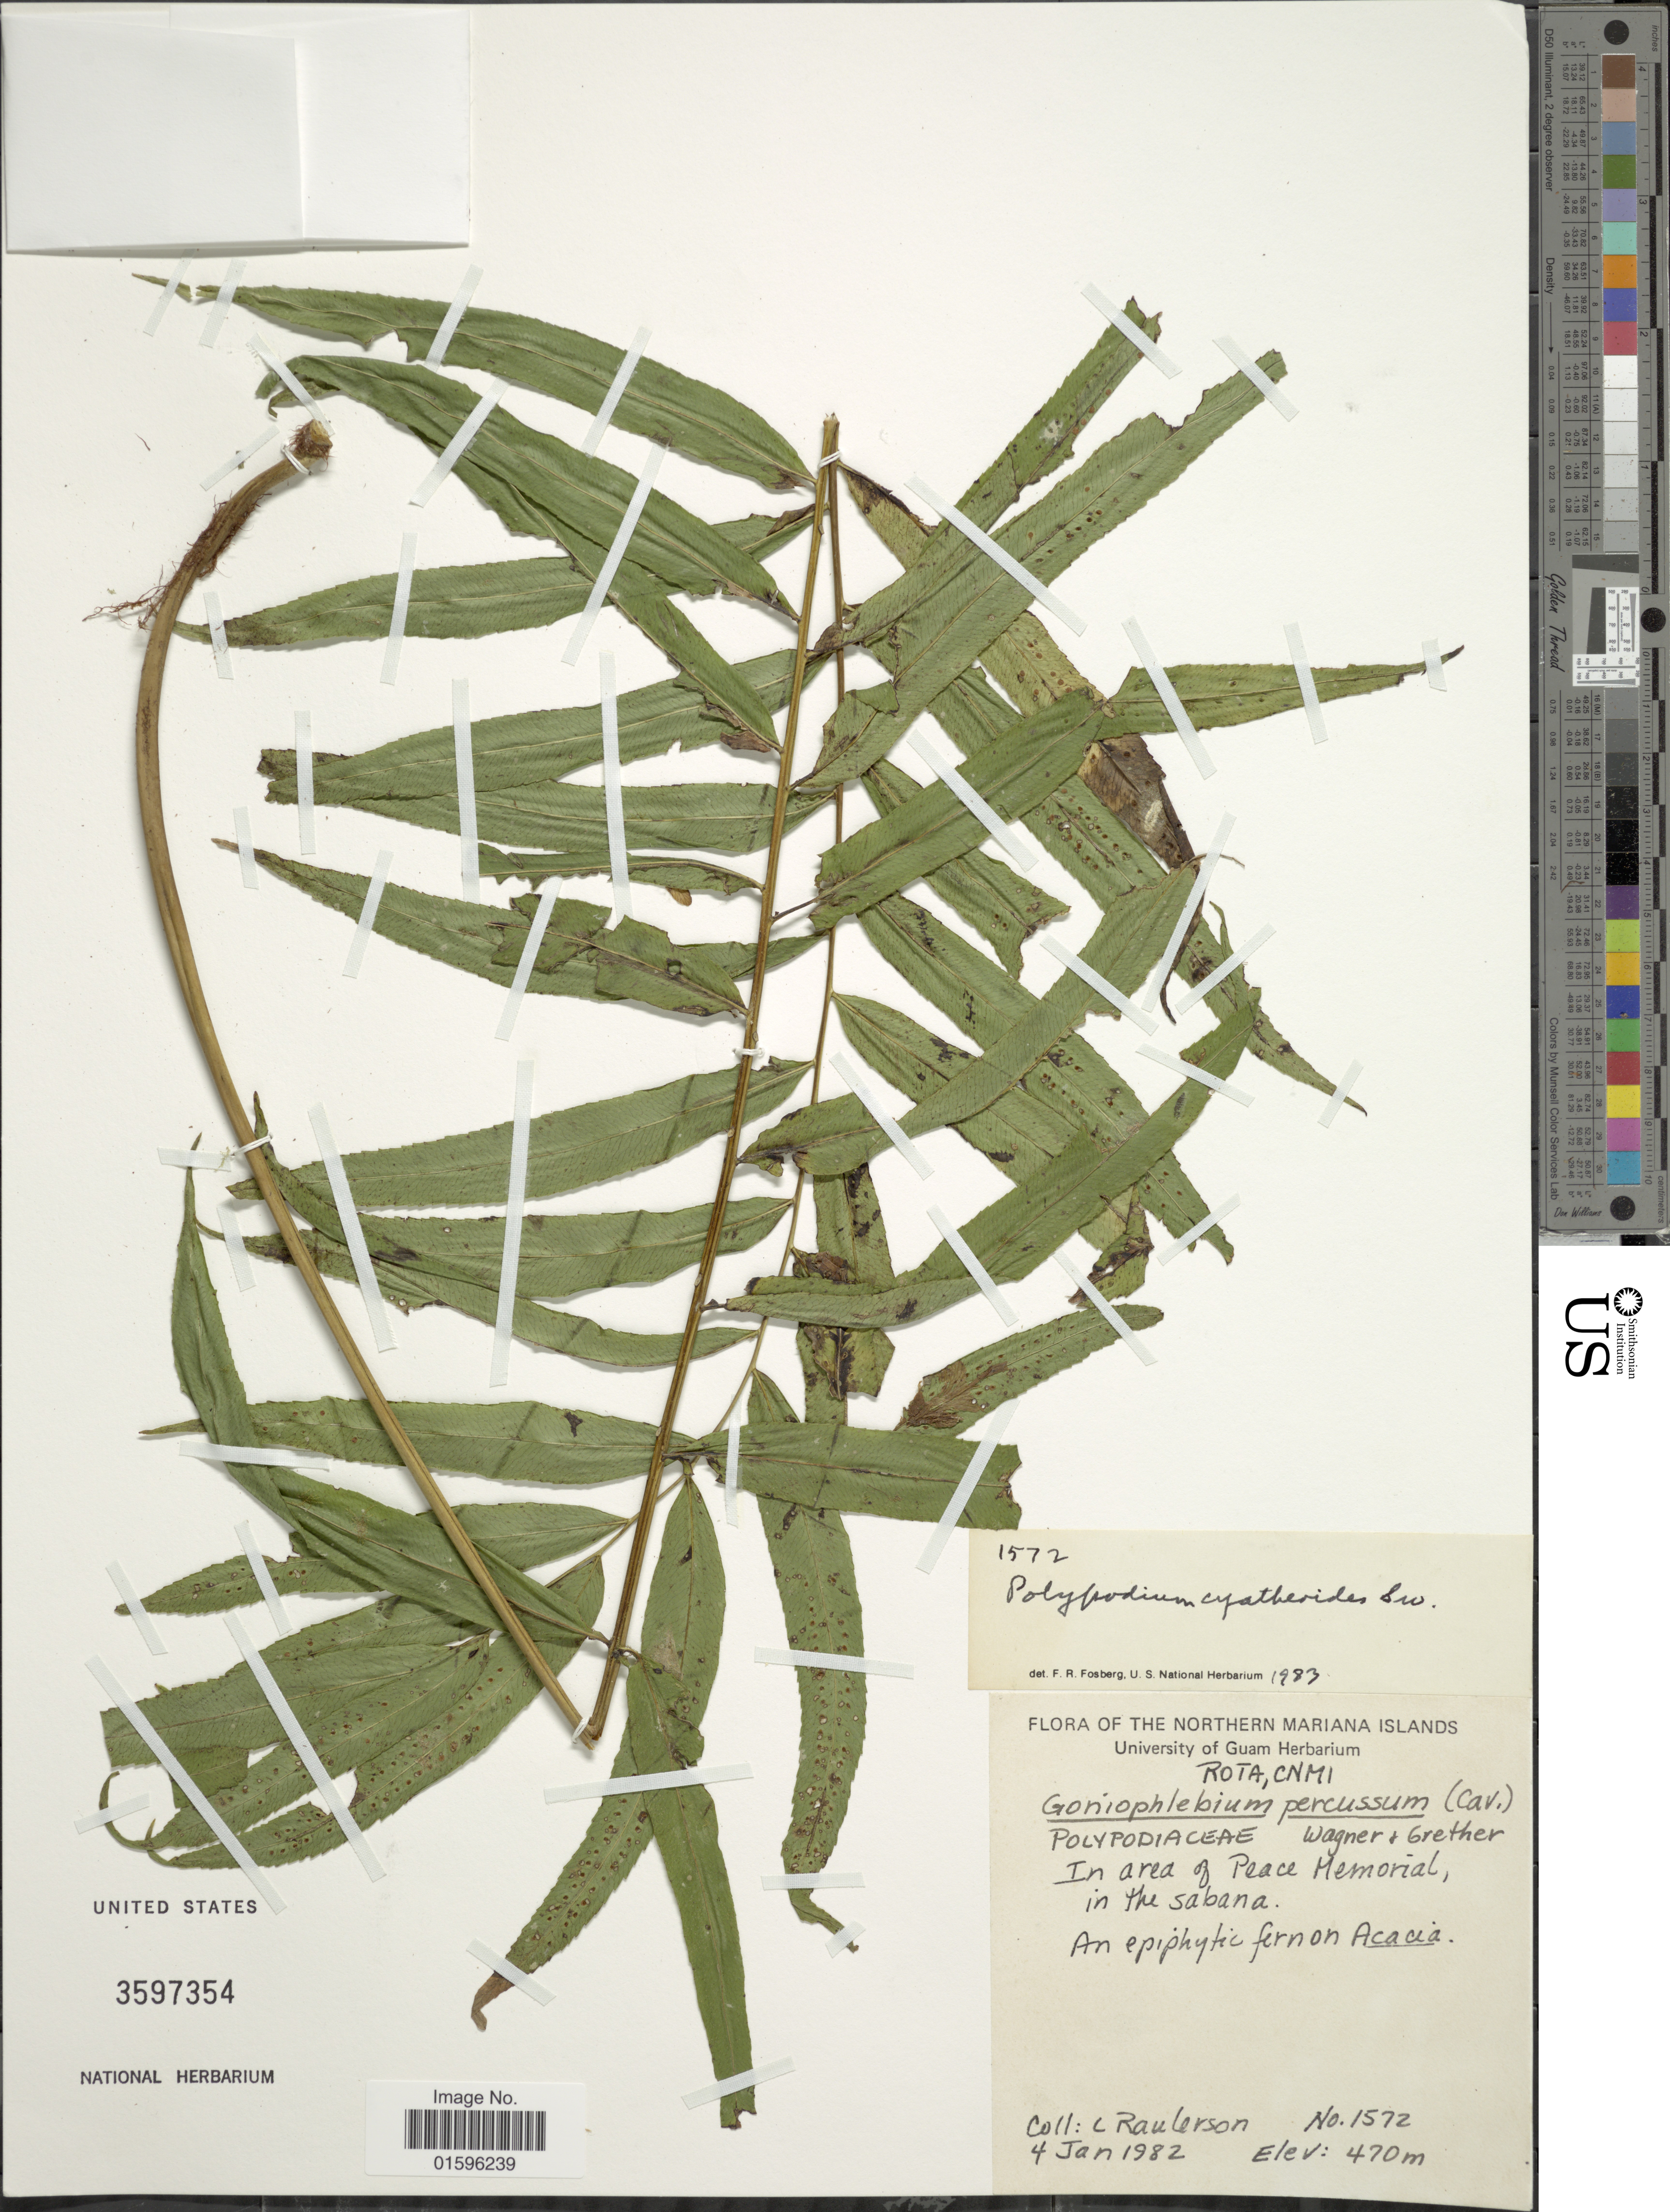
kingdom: Plantae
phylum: Tracheophyta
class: Polypodiopsida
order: Polypodiales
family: Polypodiaceae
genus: Polypodium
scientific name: Polypodium cyatheoides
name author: Sw.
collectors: L. Raulerson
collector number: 1572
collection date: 1982-01-04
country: Northern Mariana Islands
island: Rota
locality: Rota, CNMI, in area of Peace Memorial, in the sabana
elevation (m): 470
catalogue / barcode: US 3597354